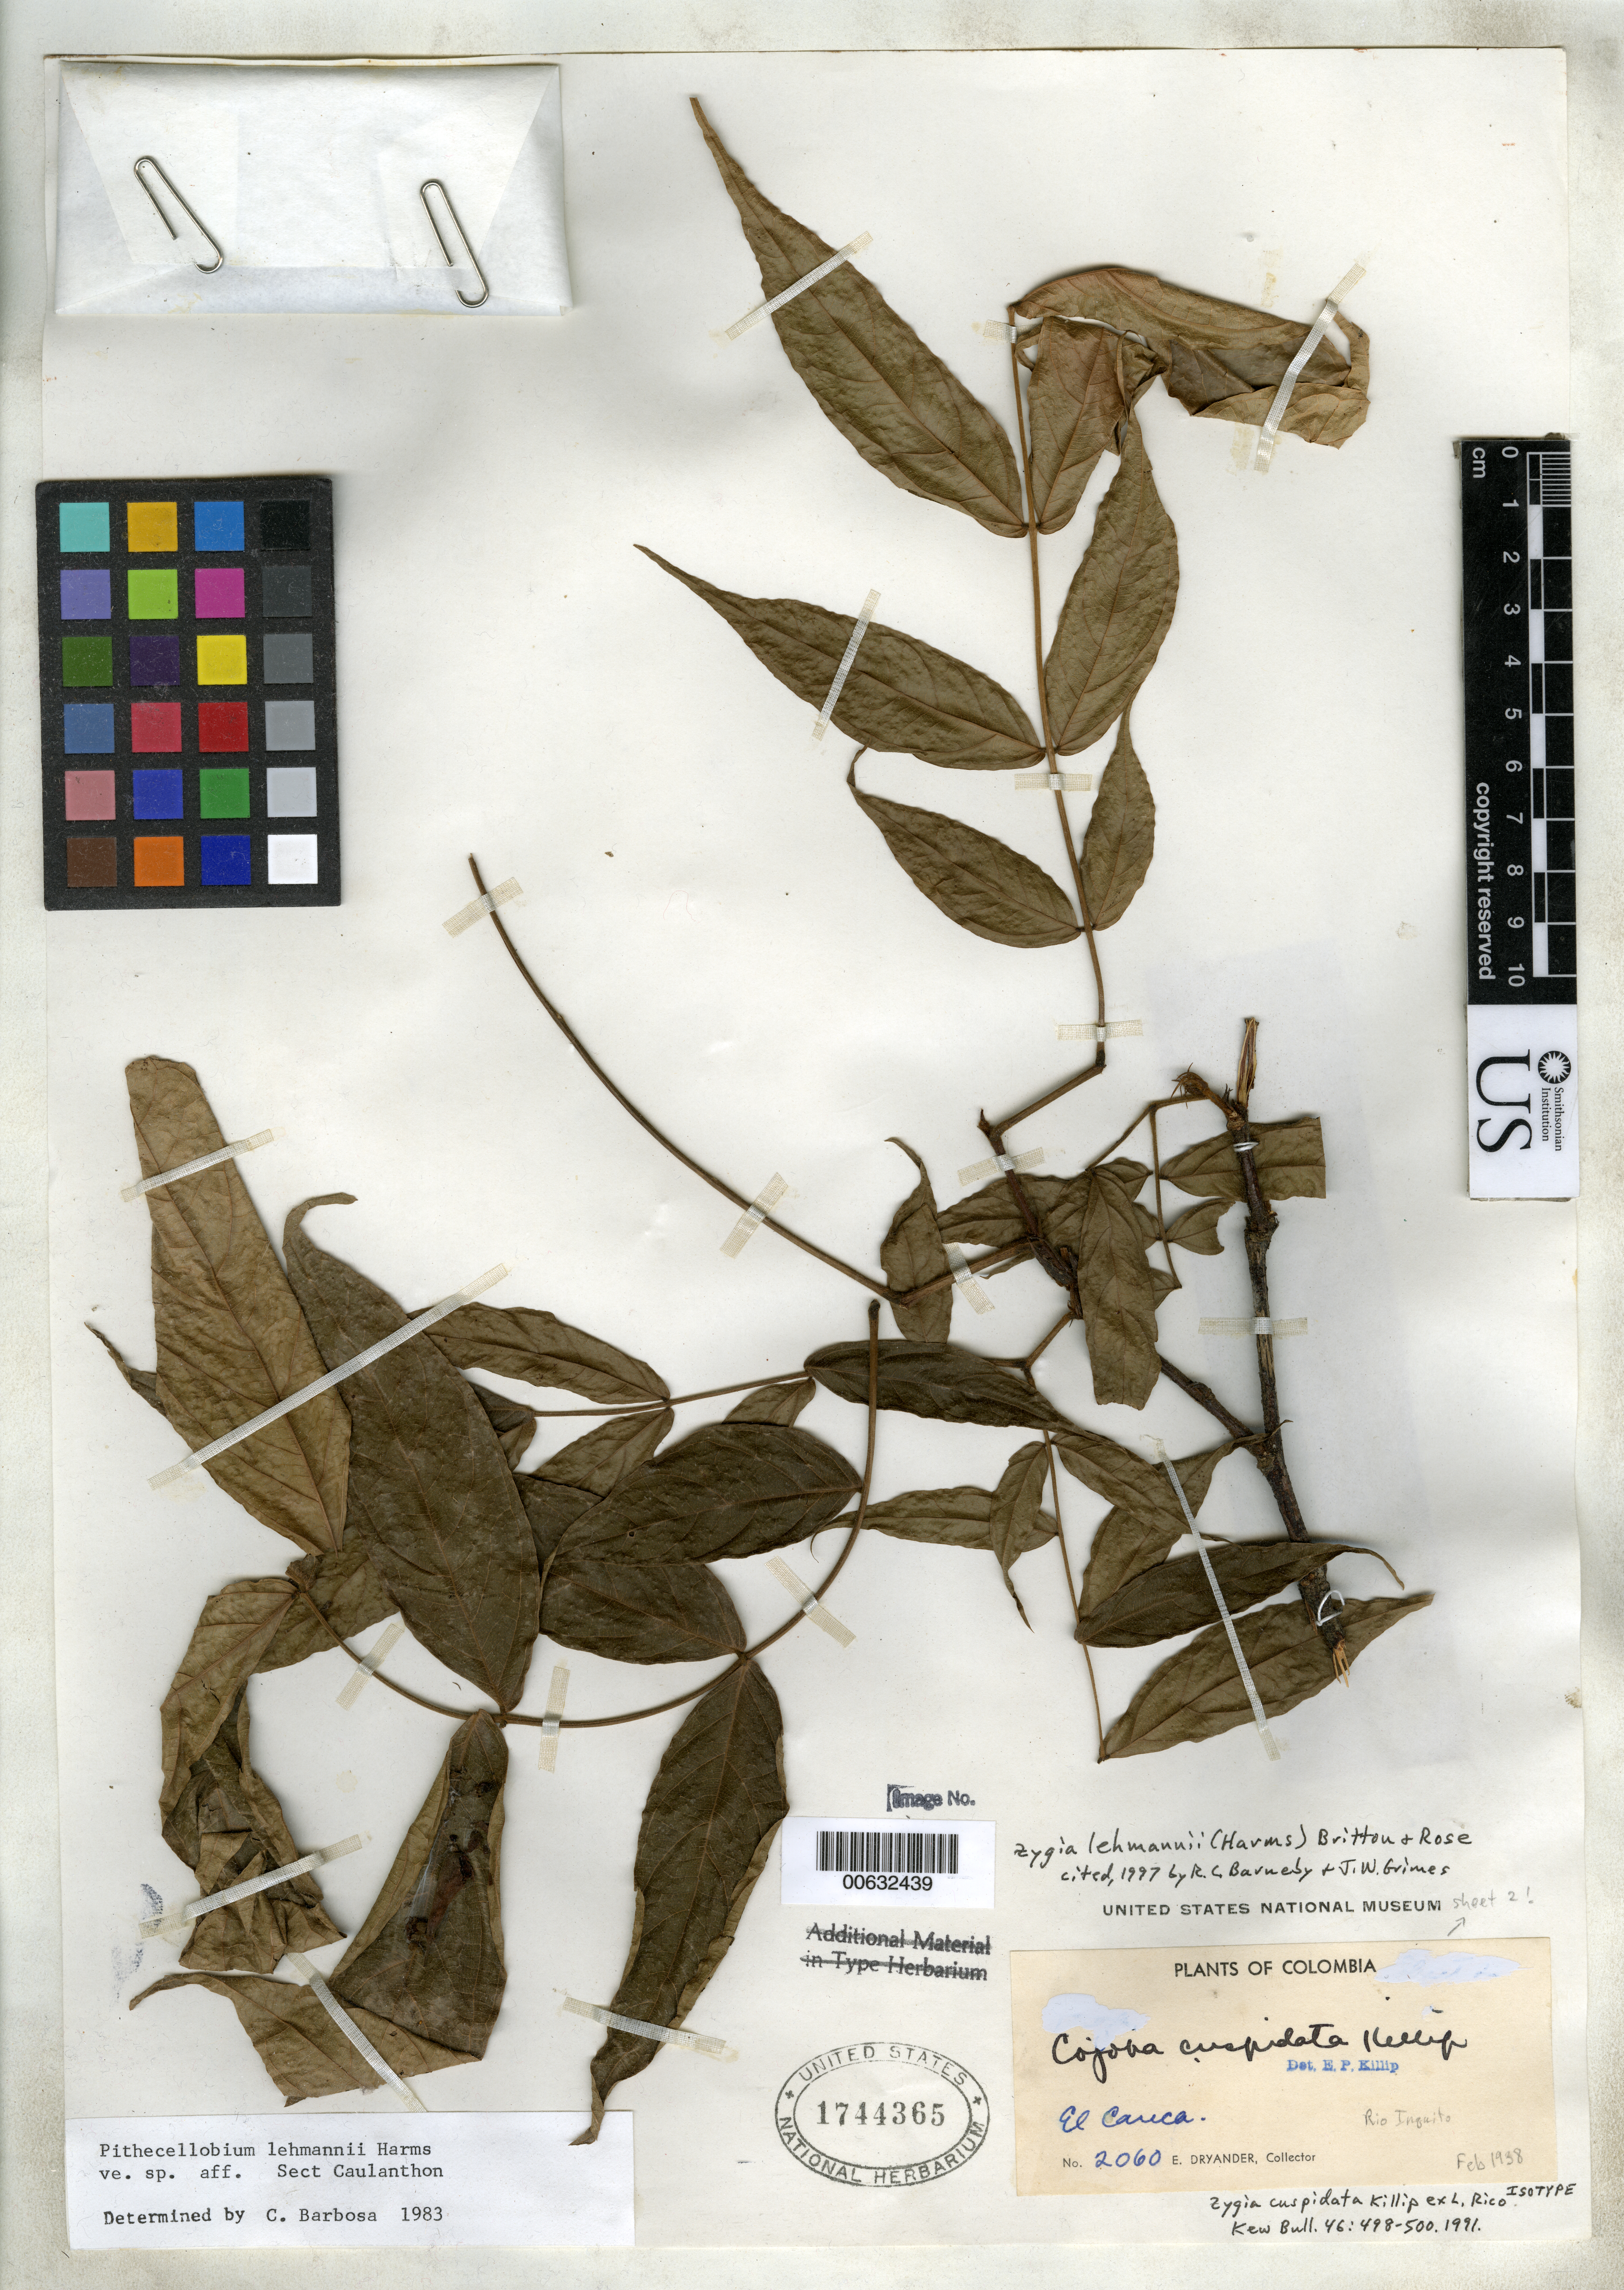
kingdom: Plantae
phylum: Tracheophyta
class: Magnoliopsida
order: Fabales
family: Fabaceae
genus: Zygia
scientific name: Zygia cuspidata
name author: Killip ex L. Rico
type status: Isotype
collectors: E. I. Dryander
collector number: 2060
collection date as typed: Feb 1938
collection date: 1938-02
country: Colombia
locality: Rio Inguito.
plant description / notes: "Sheet 2" obscured on sheet.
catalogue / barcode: US 1744365